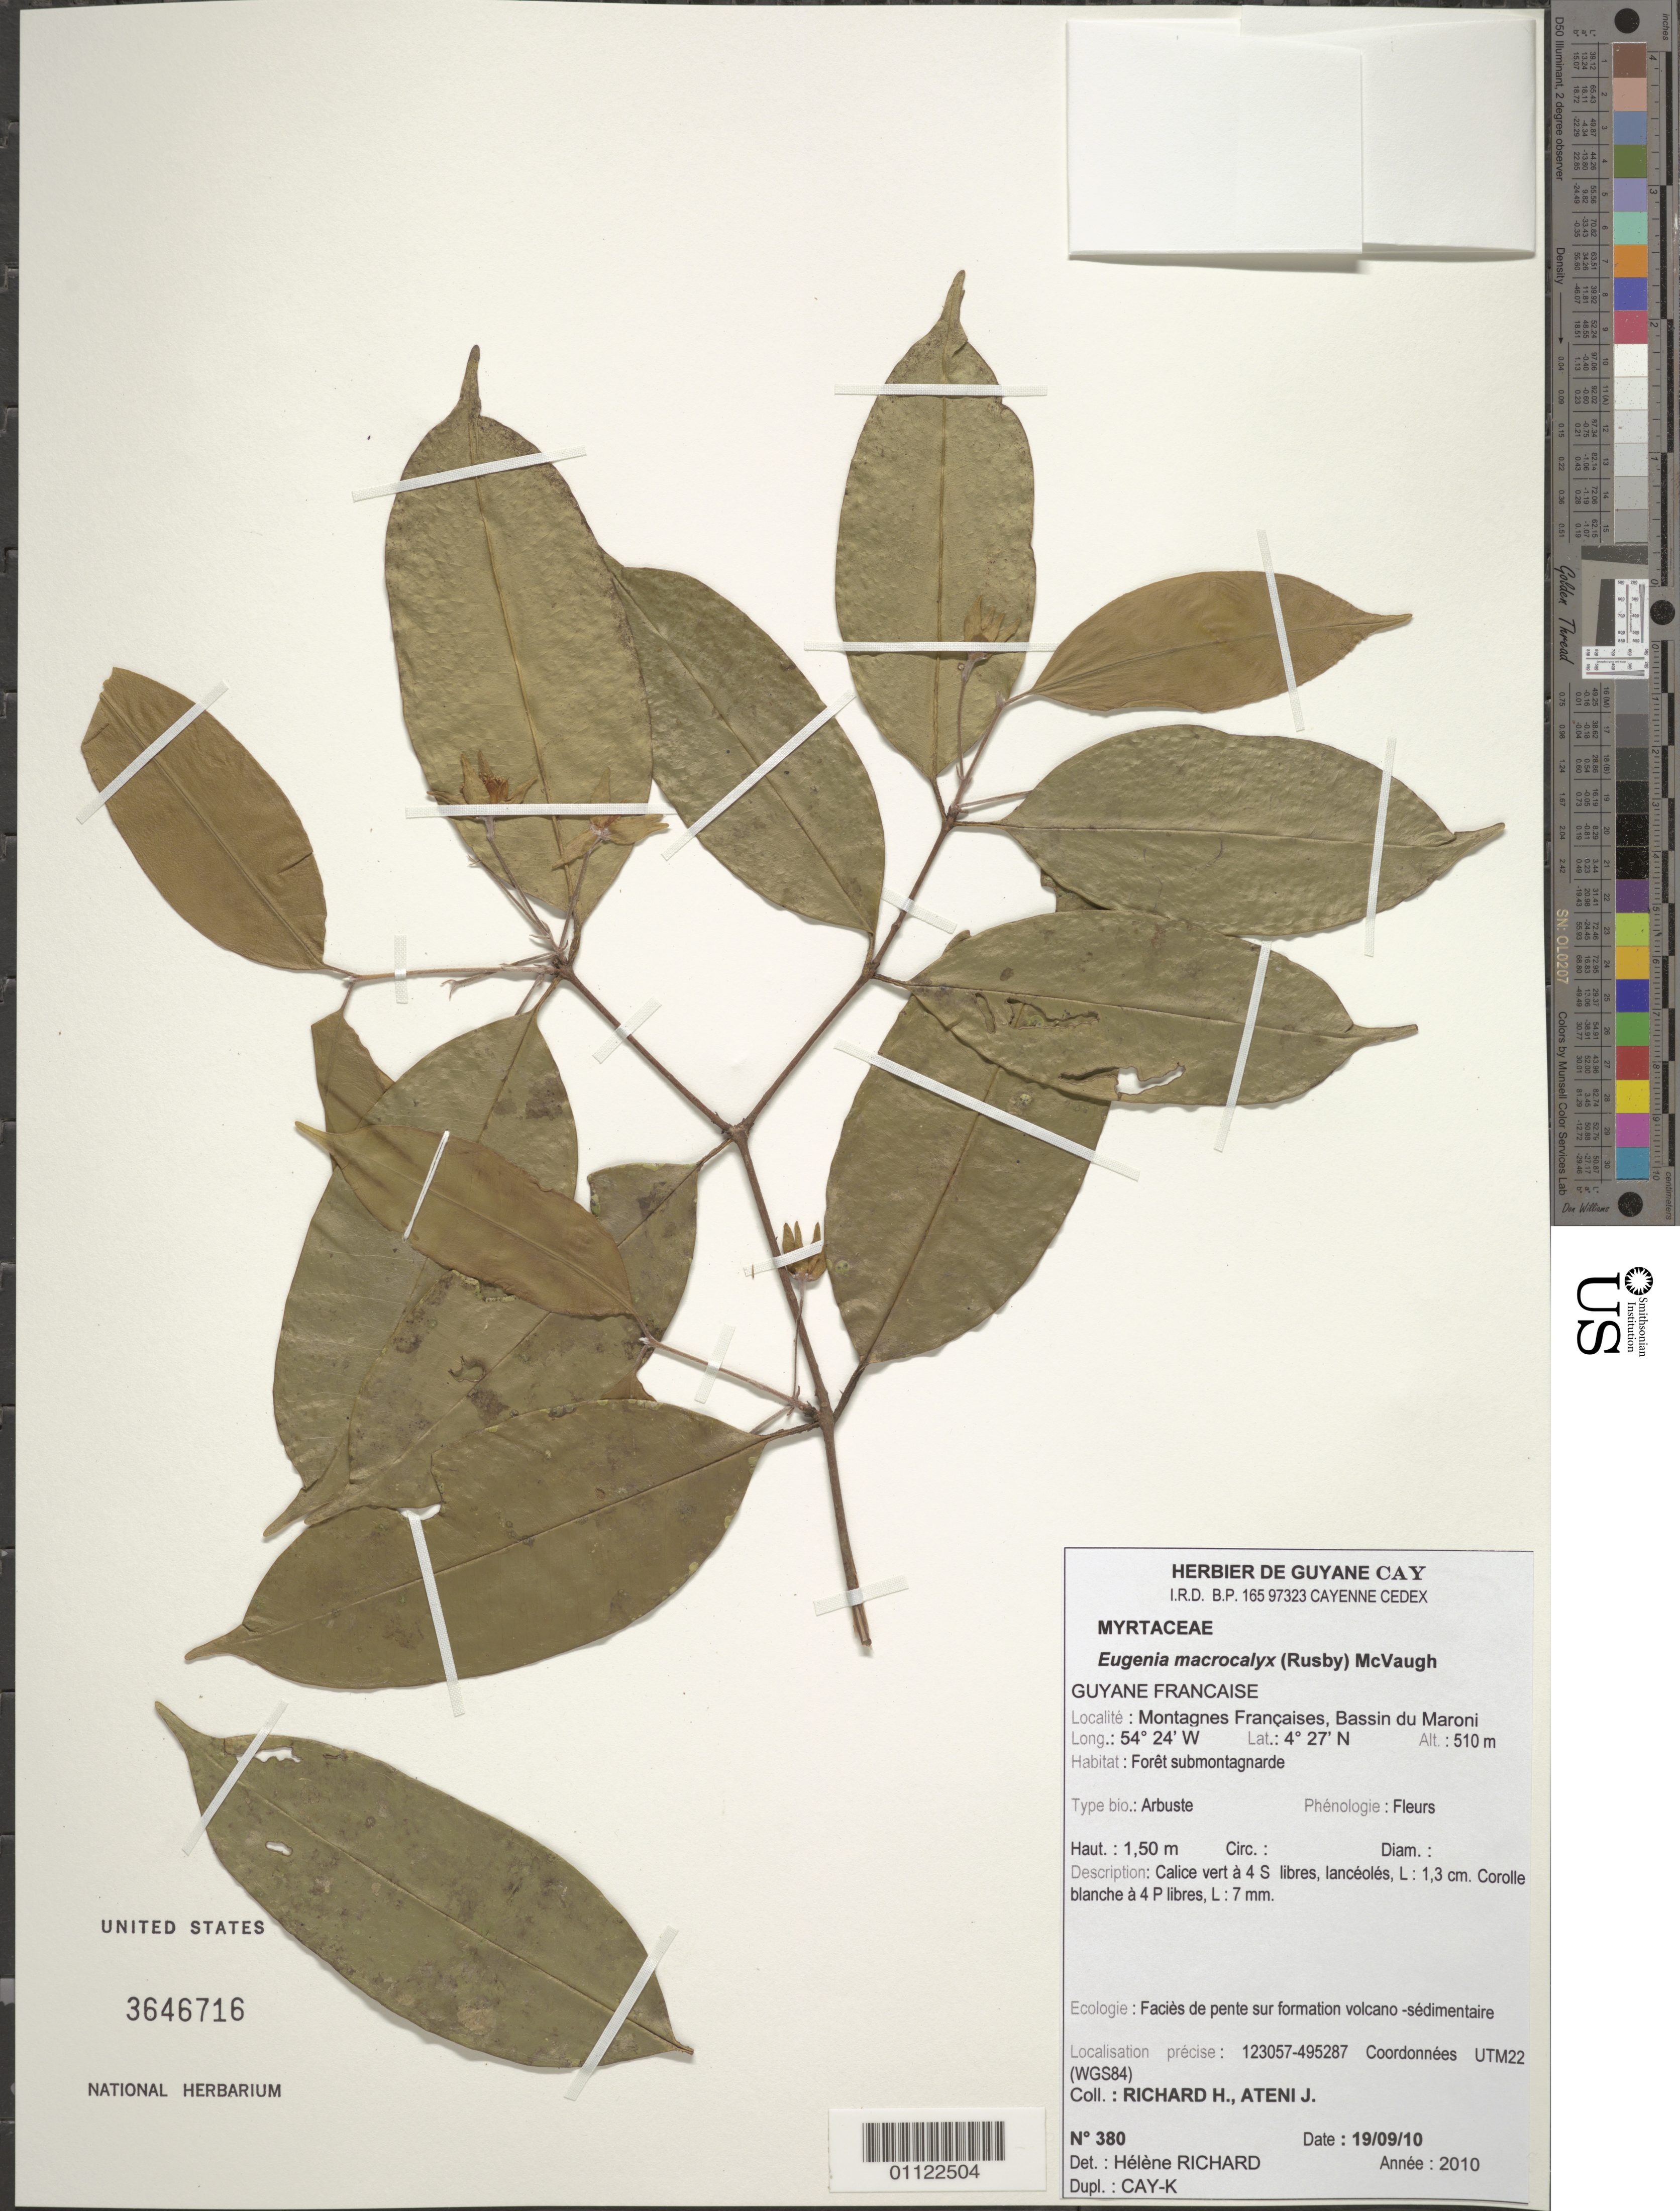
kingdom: Plantae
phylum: Tracheophyta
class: Magnoliopsida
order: Myrtales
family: Myrtaceae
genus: Eugenia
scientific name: Eugenia wentii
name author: Amshoff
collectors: H. Richard & J. Ateni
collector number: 380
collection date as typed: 19-Sep-10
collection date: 1910-09-19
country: French Guiana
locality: Montagnes Francaises, Bassin du Maroni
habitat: Foret submontagnarde. Facies de pente sur formation volcano - sedimentaire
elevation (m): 510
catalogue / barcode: US 3646716